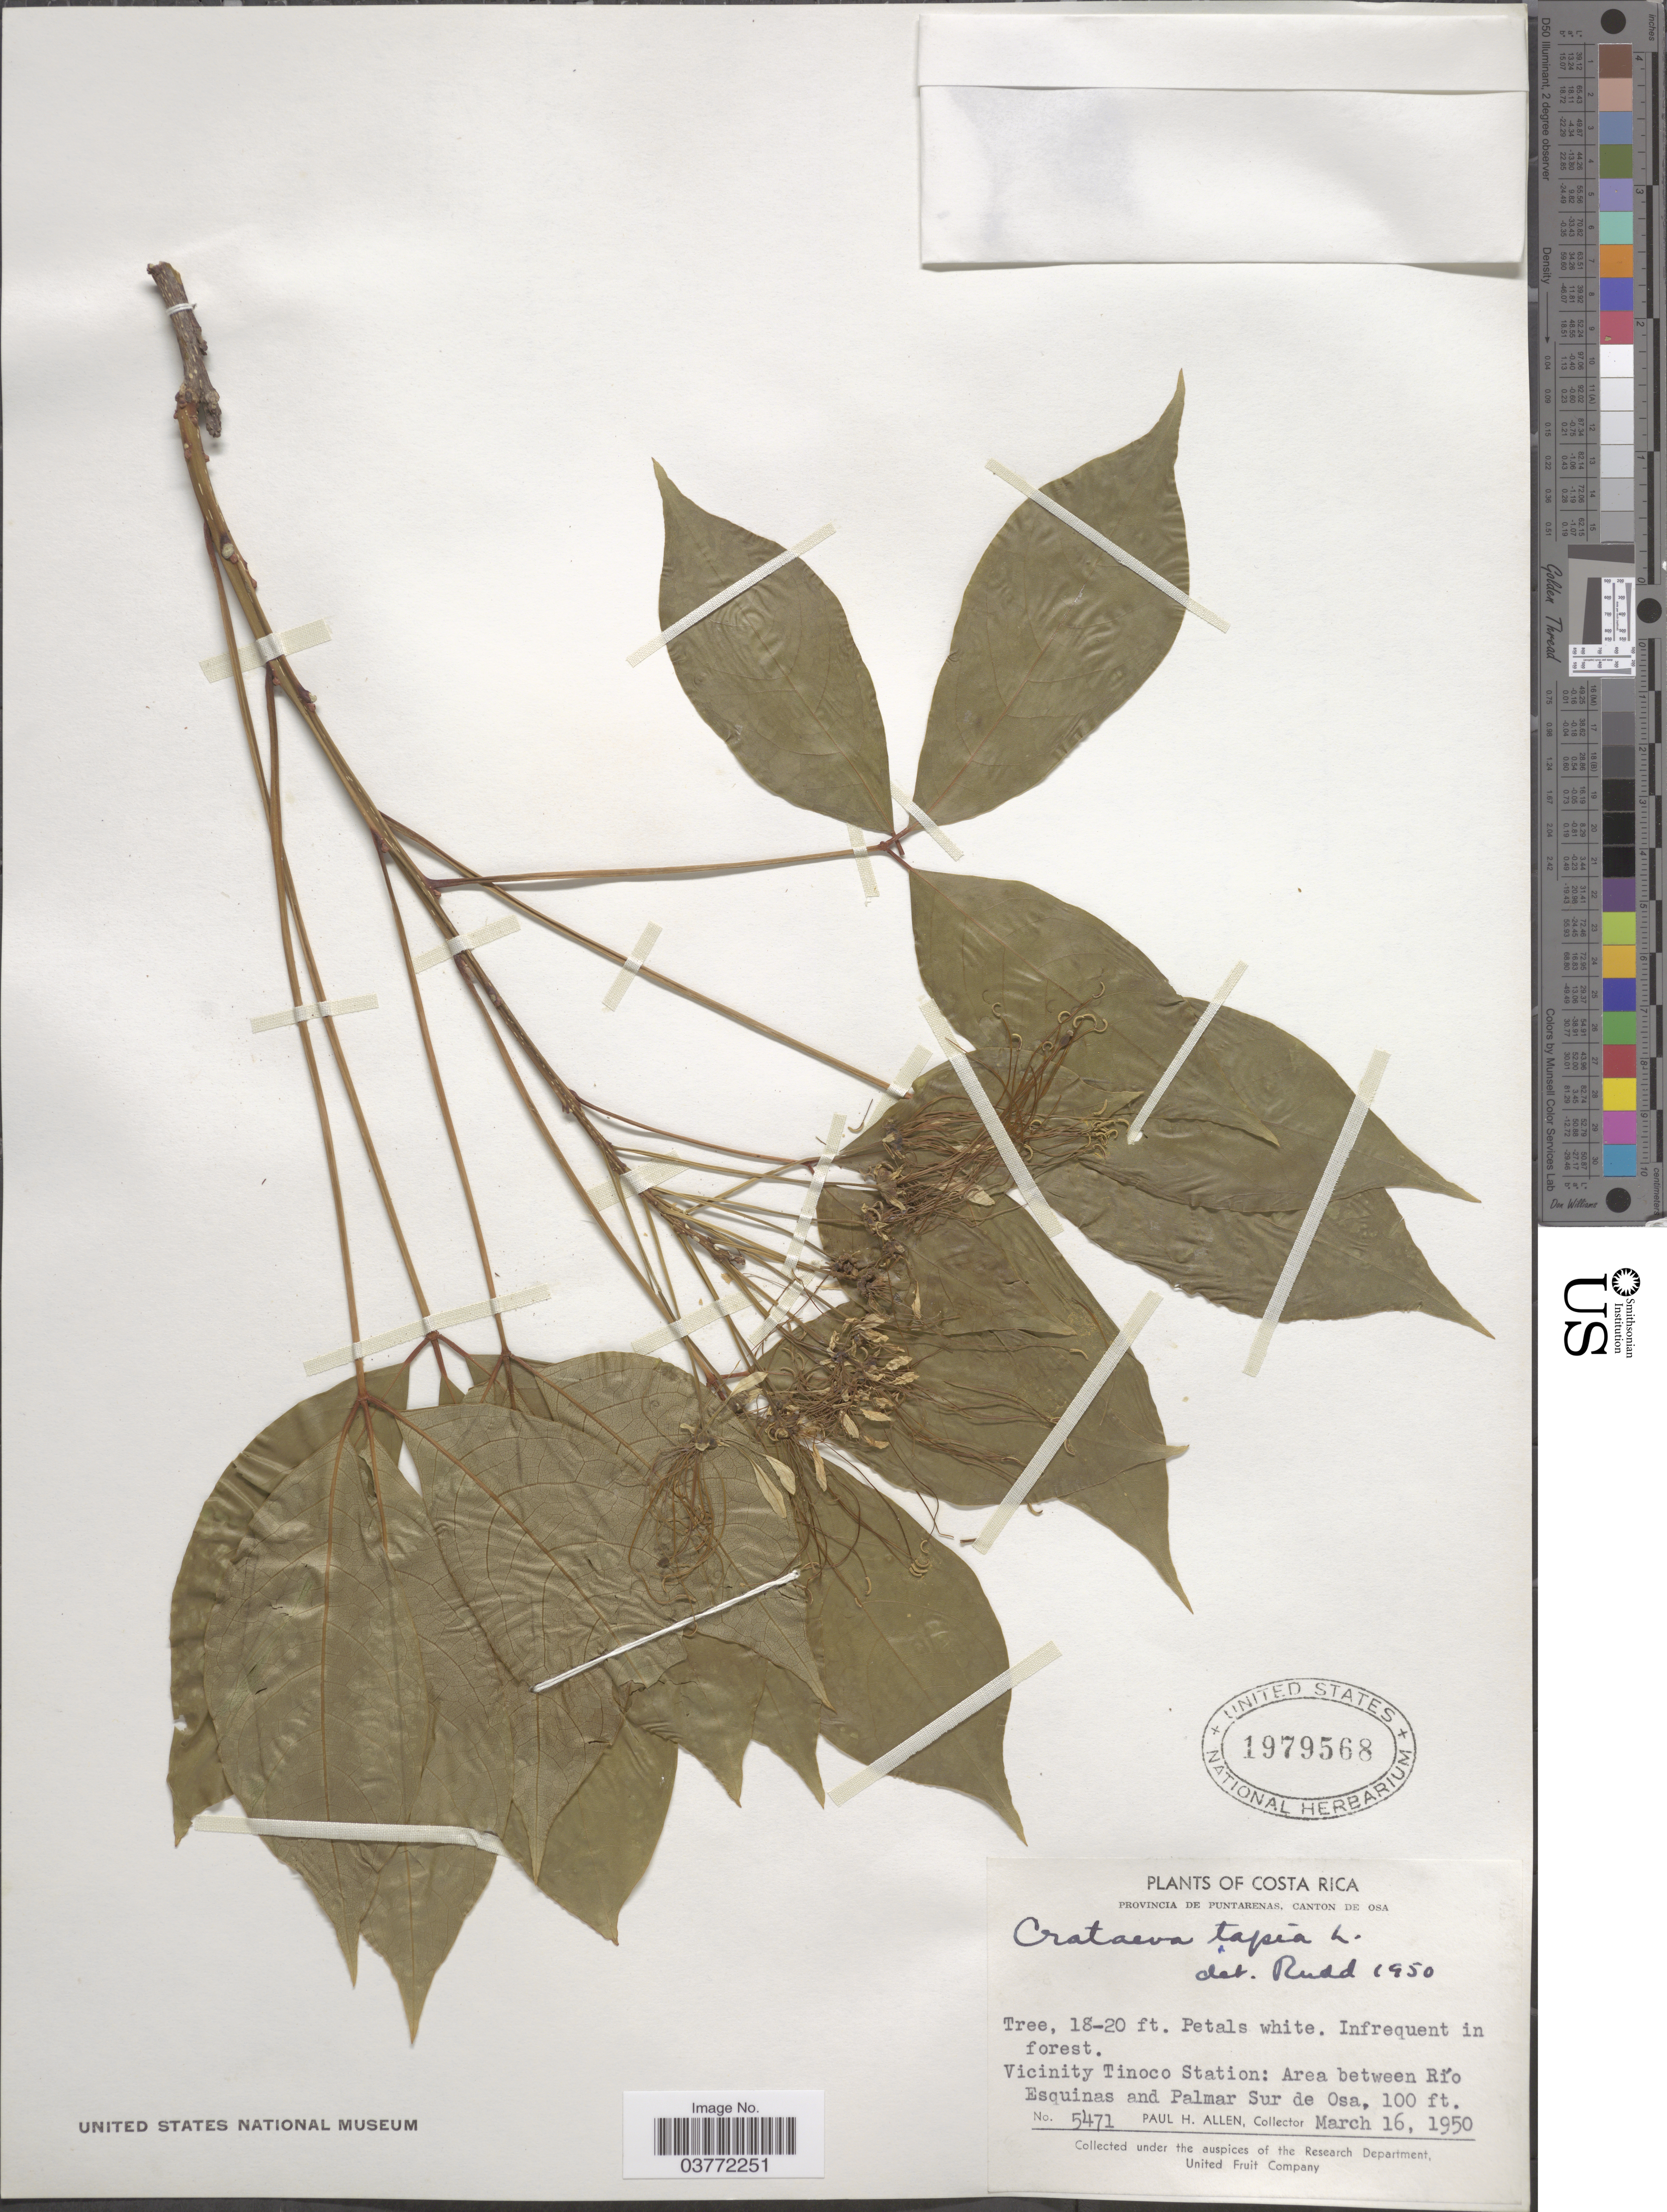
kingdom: Plantae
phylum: Tracheophyta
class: Magnoliopsida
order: Brassicales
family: Capparaceae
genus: Crateva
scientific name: Crateva tapia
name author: L.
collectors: P. H. Allen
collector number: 5471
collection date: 1950-03-16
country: Costa Rica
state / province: Puntarenas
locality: Canton de Osa. Vicinity Tinoco Station: Area between Río Esquinas and Palmar Sur de Osa.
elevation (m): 30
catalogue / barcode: US 1979568